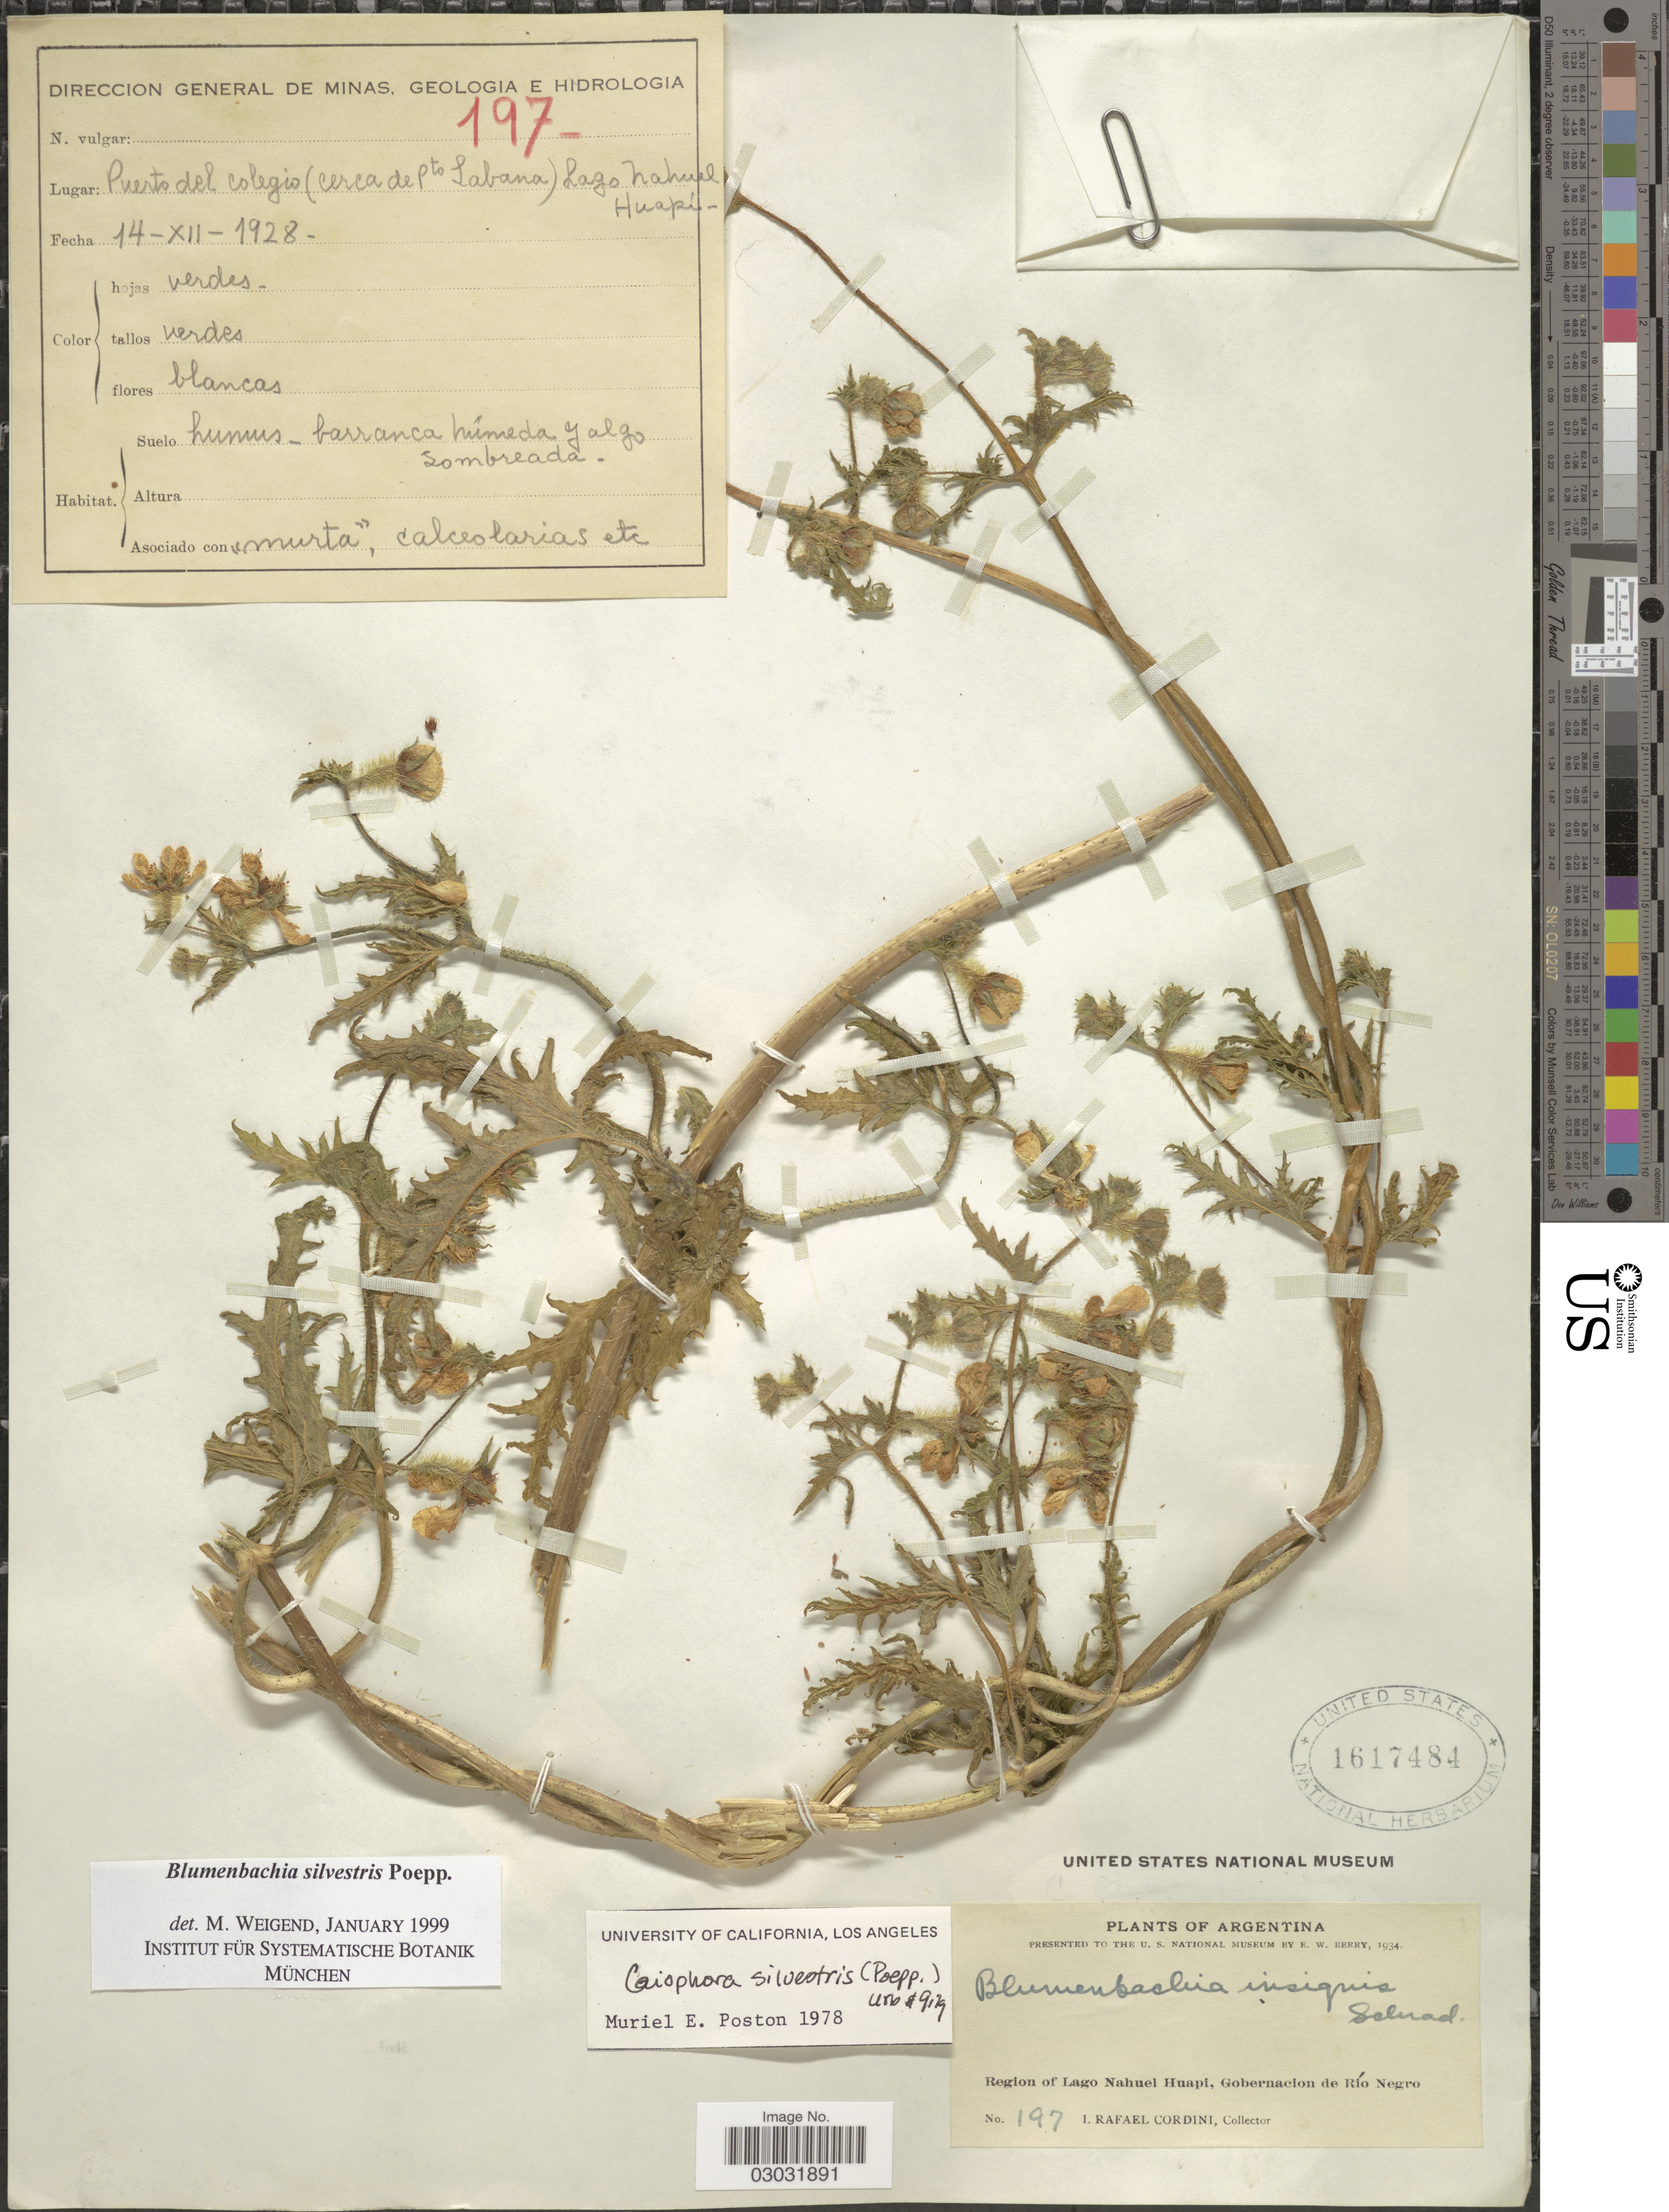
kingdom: Plantae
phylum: Tracheophyta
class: Magnoliopsida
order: Cornales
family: Loasaceae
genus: Blumenbachia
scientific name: Blumenbachia silvestris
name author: Poepp.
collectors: I. Cordini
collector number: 197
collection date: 1928-12-14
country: Argentina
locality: Region of Lago Nahuel Huapi, Gobernación de Río Negro. Puerto del colegio (cerca de Pto Sabana) Lago Nahuel Huapi.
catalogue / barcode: US 1617484